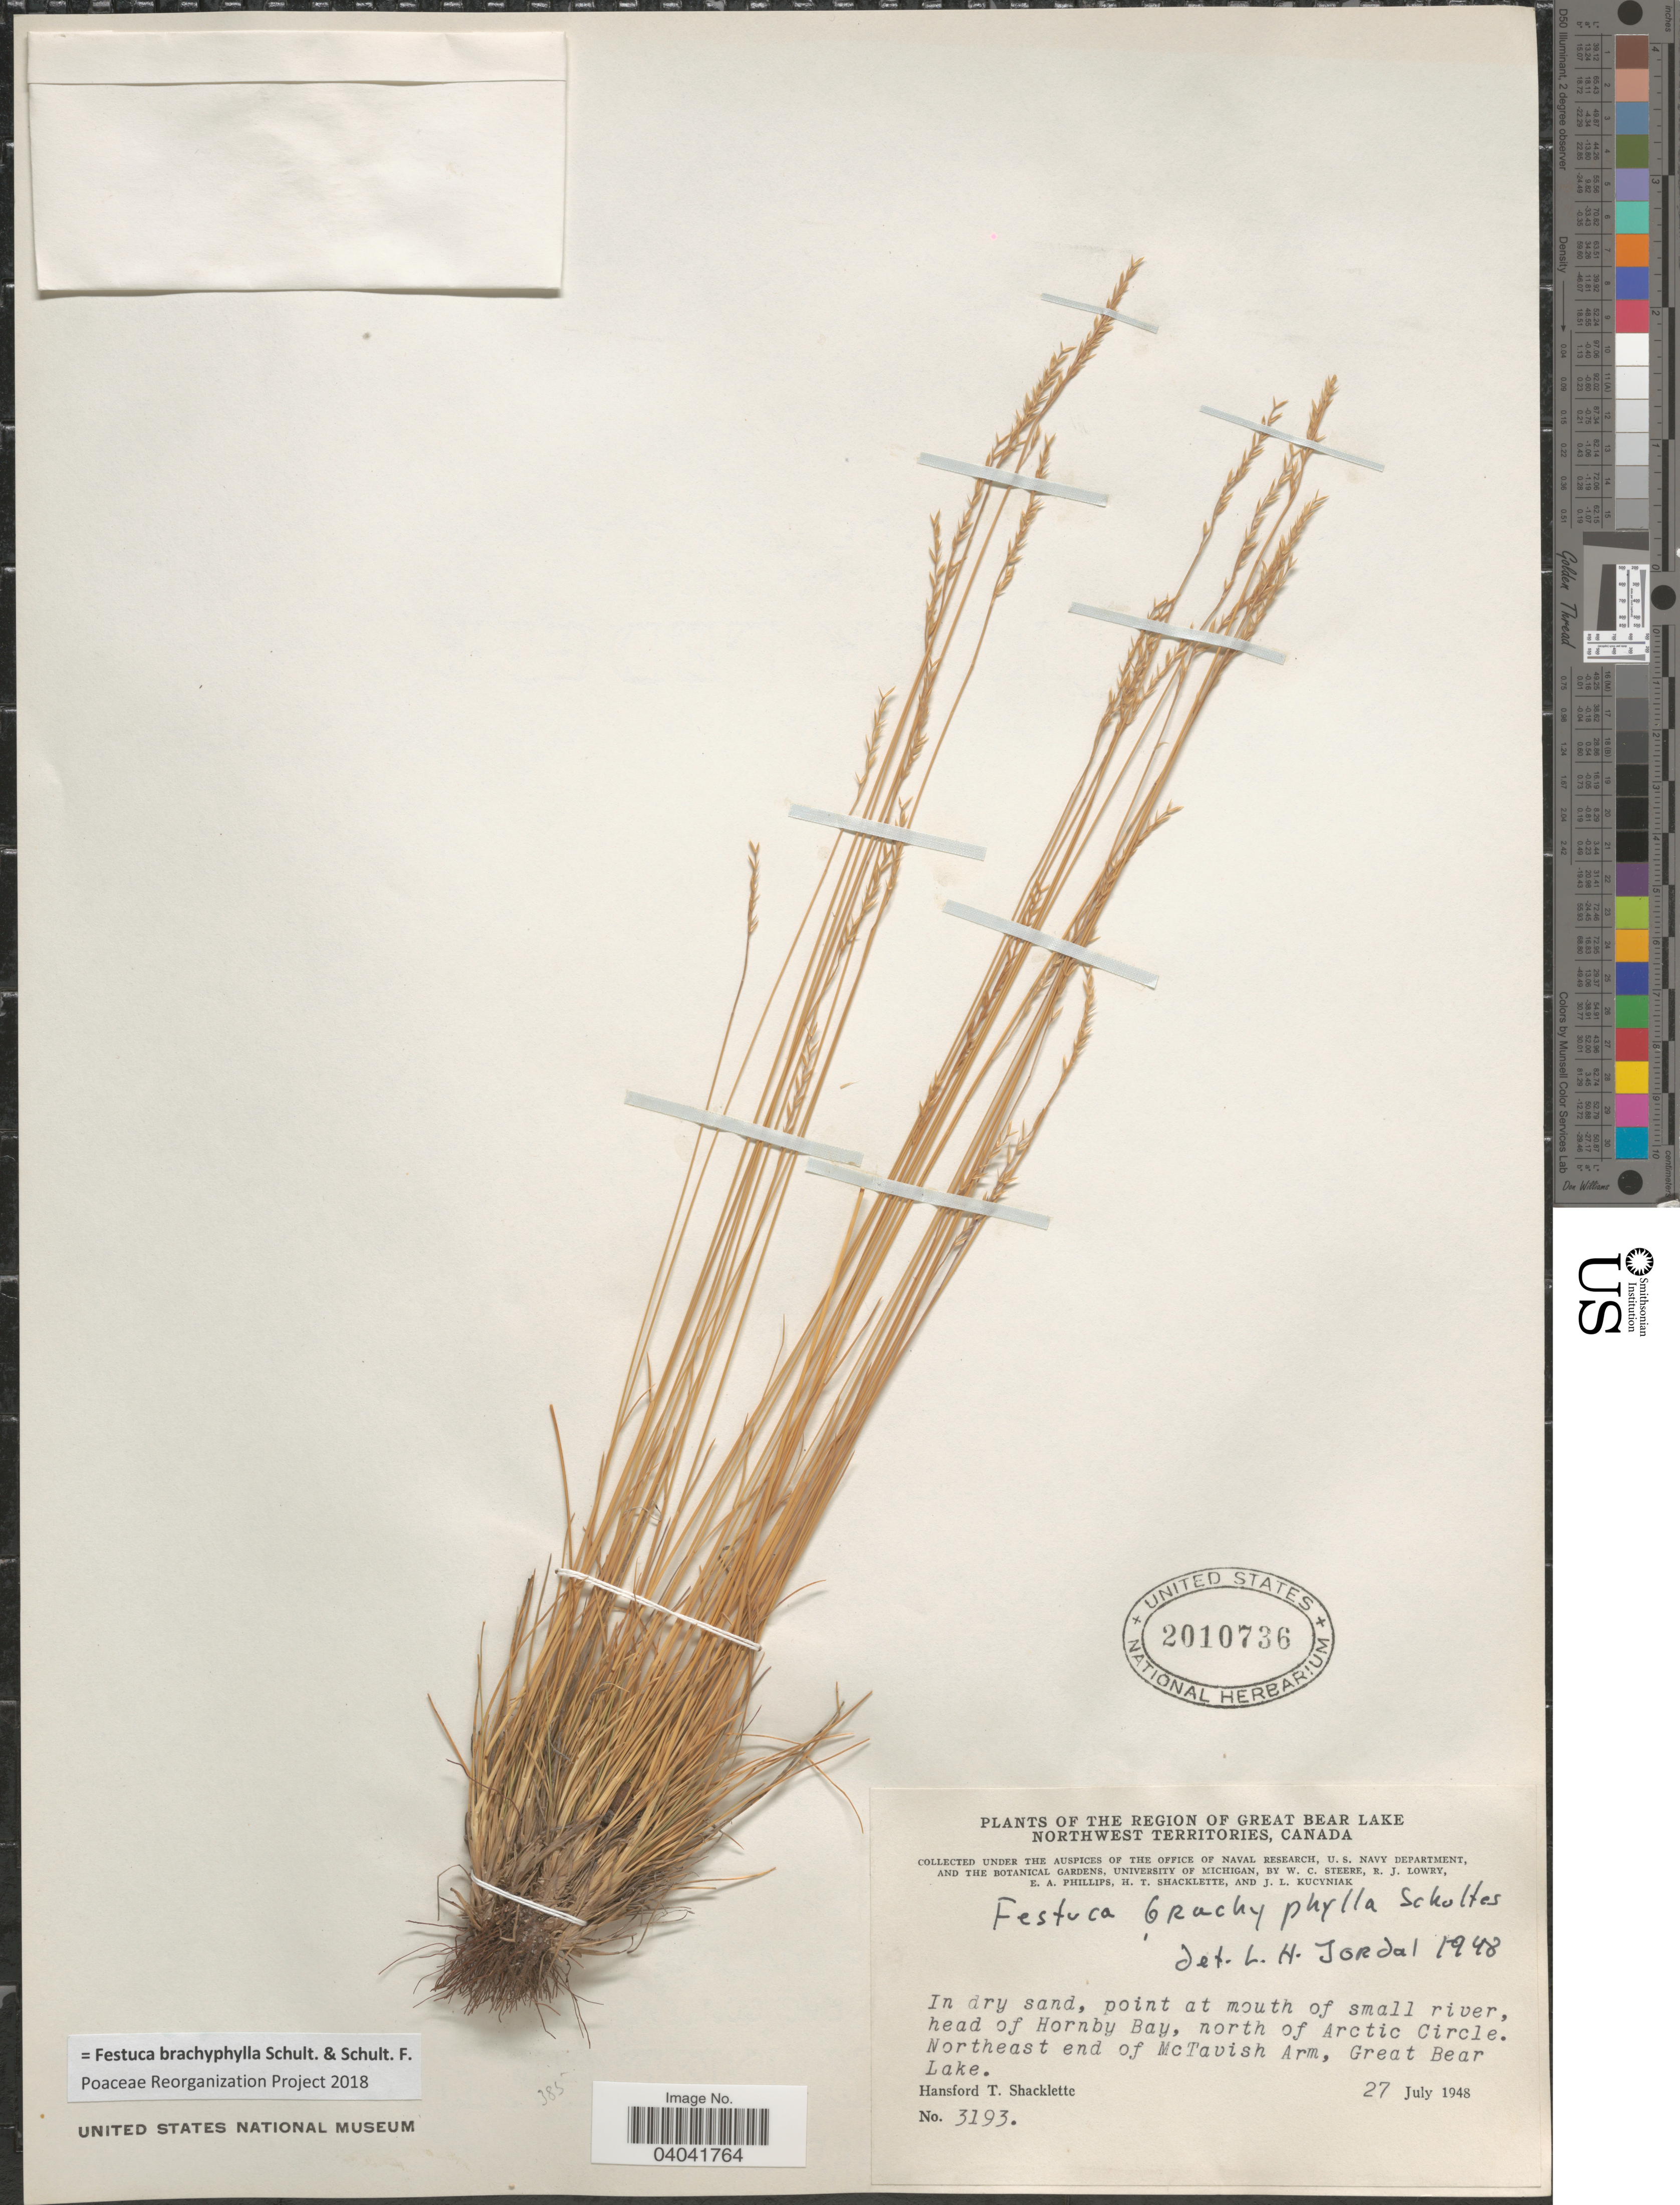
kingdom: Plantae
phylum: Tracheophyta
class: Liliopsida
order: Poales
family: Poaceae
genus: Festuca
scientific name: Festuca brachyphylla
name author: Schult. & Schult. f.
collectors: H. Shacklette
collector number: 3193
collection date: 1948-07-27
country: Canada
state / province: Northwest Territories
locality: The Region of Great Bear Lake. In dry sand, point at mouth of small river, head of Hornby Bay, north of Arctic Circle. Northeast end of McTavish end of McTavish Arm, Great Bear Lake.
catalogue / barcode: US 2010736